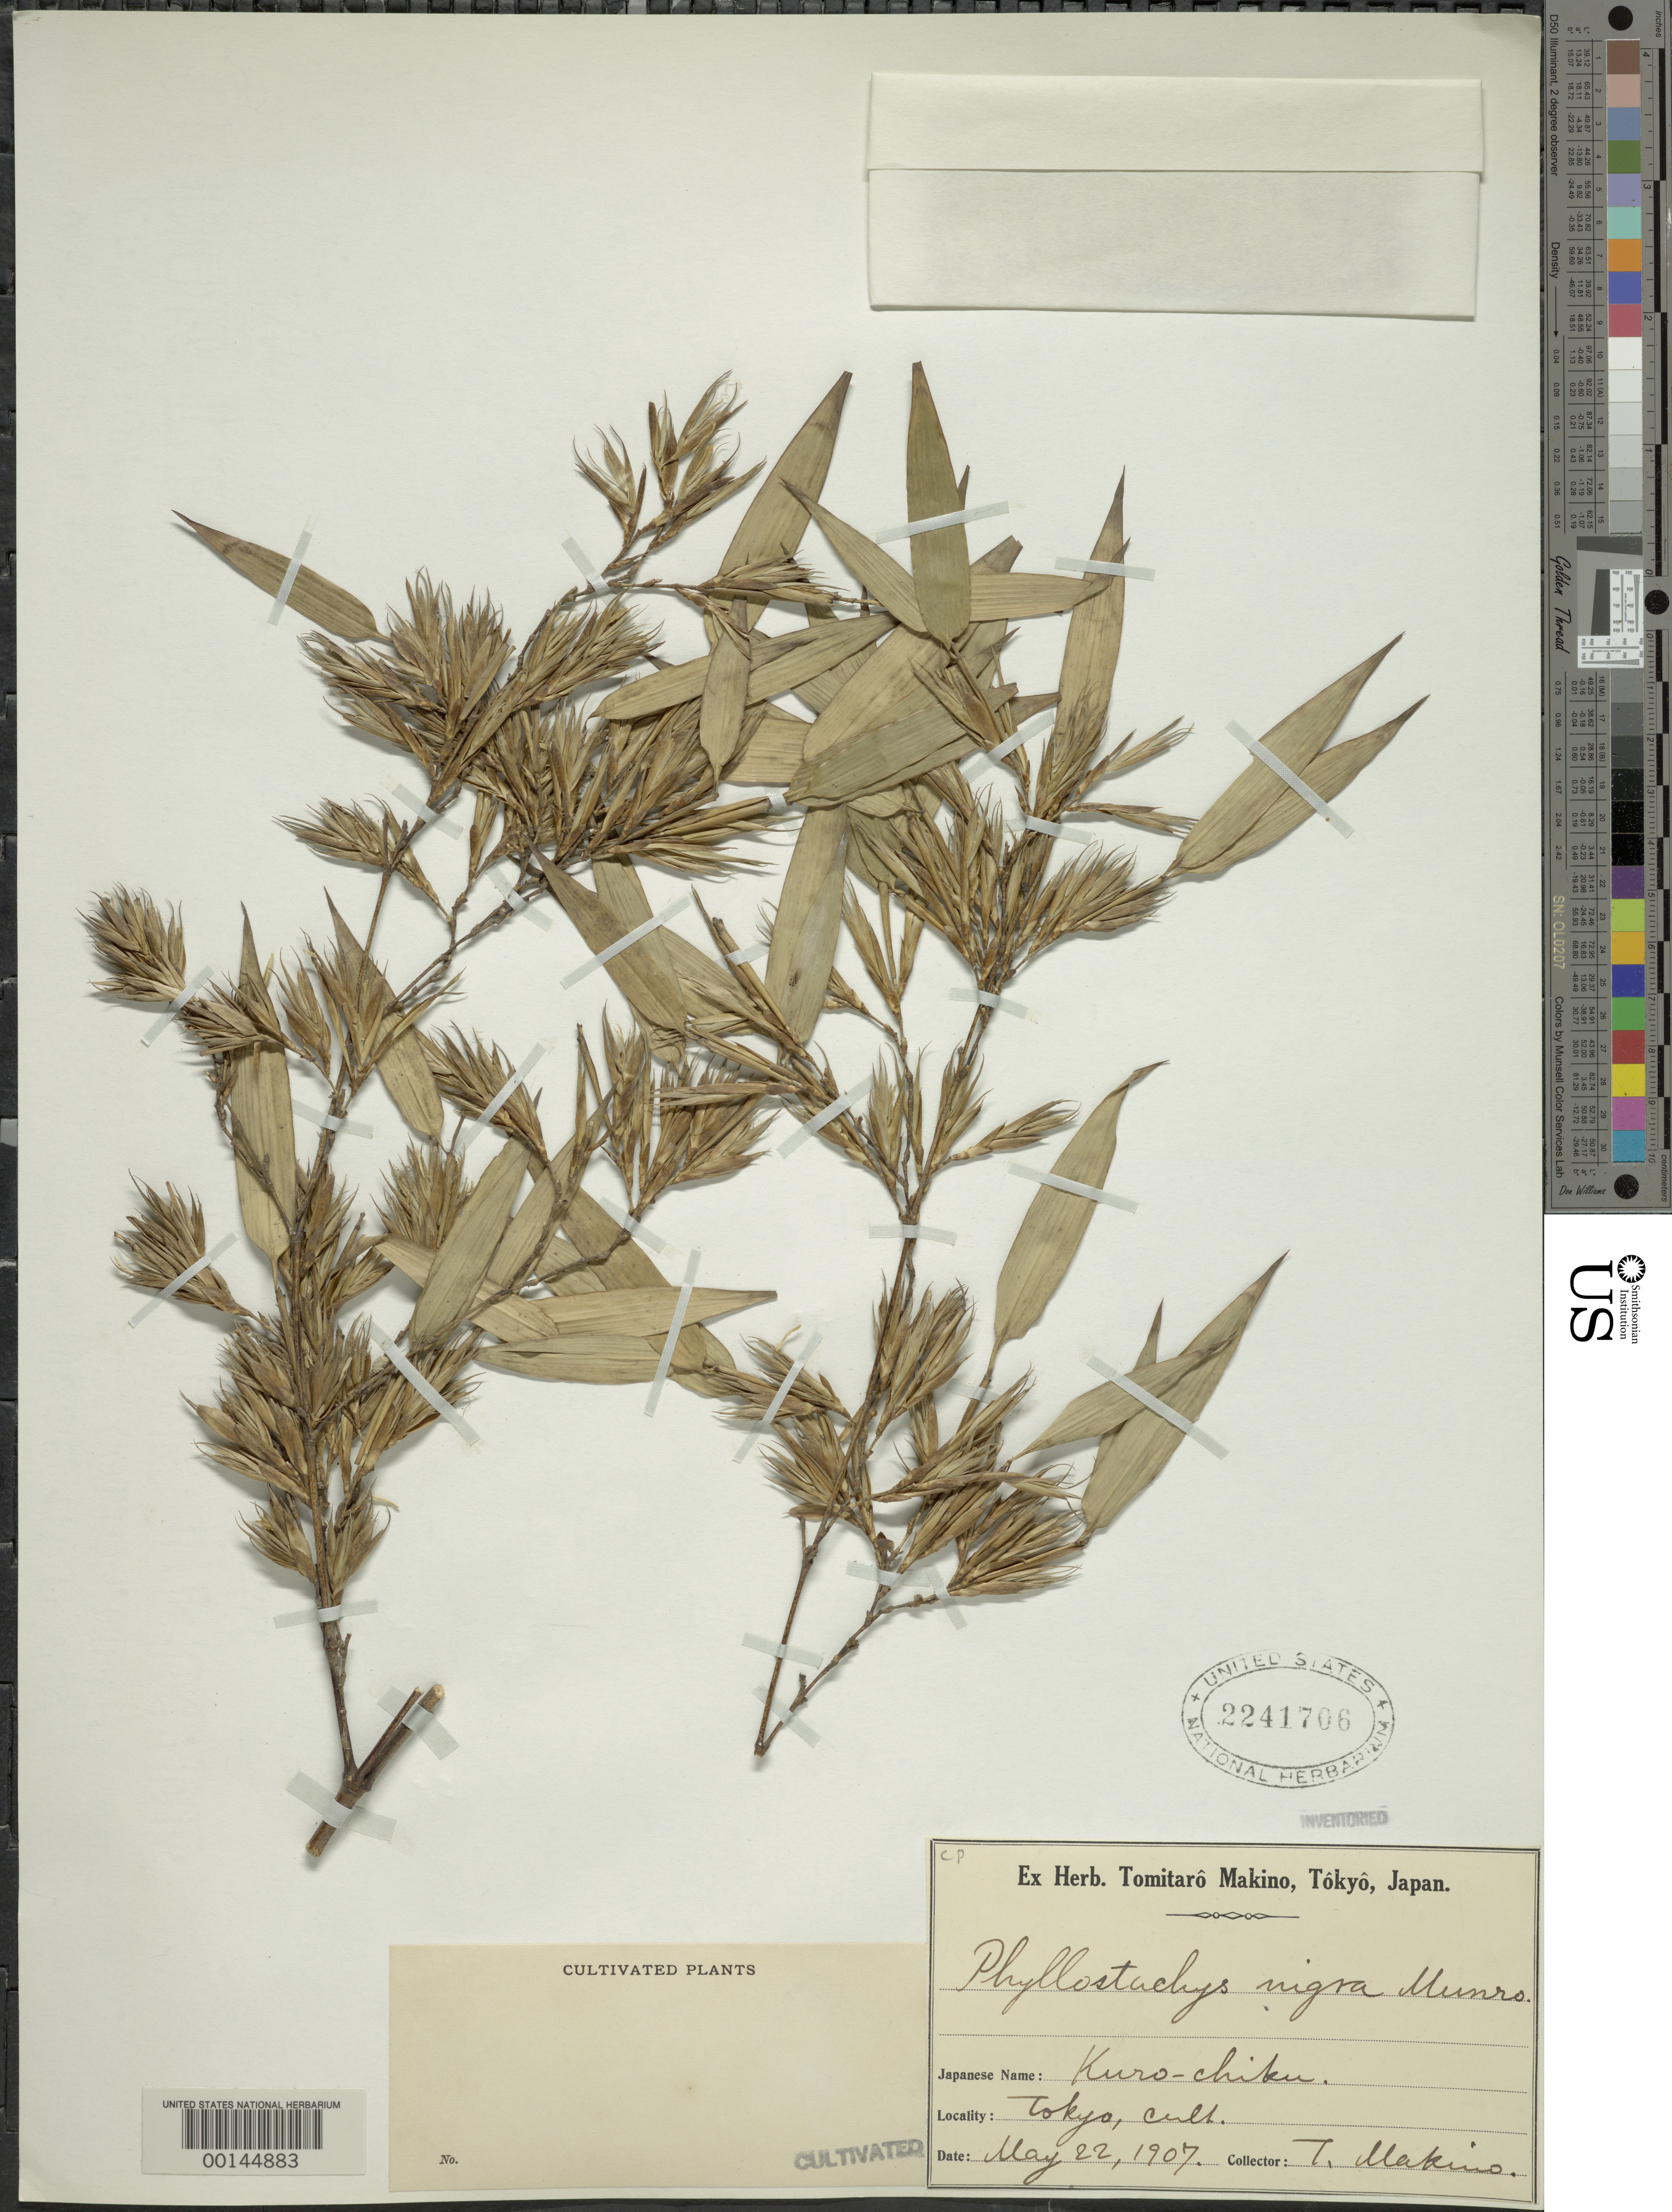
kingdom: Plantae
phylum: Tracheophyta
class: Liliopsida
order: Poales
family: Poaceae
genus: Phyllostachys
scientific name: Phyllostachys nigra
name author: (Lodd. ex Lindl.) Munro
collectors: T. Makino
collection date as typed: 22 May 1907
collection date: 1907-05-22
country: Japan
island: Honshu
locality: Tokyo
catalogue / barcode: US 2241706